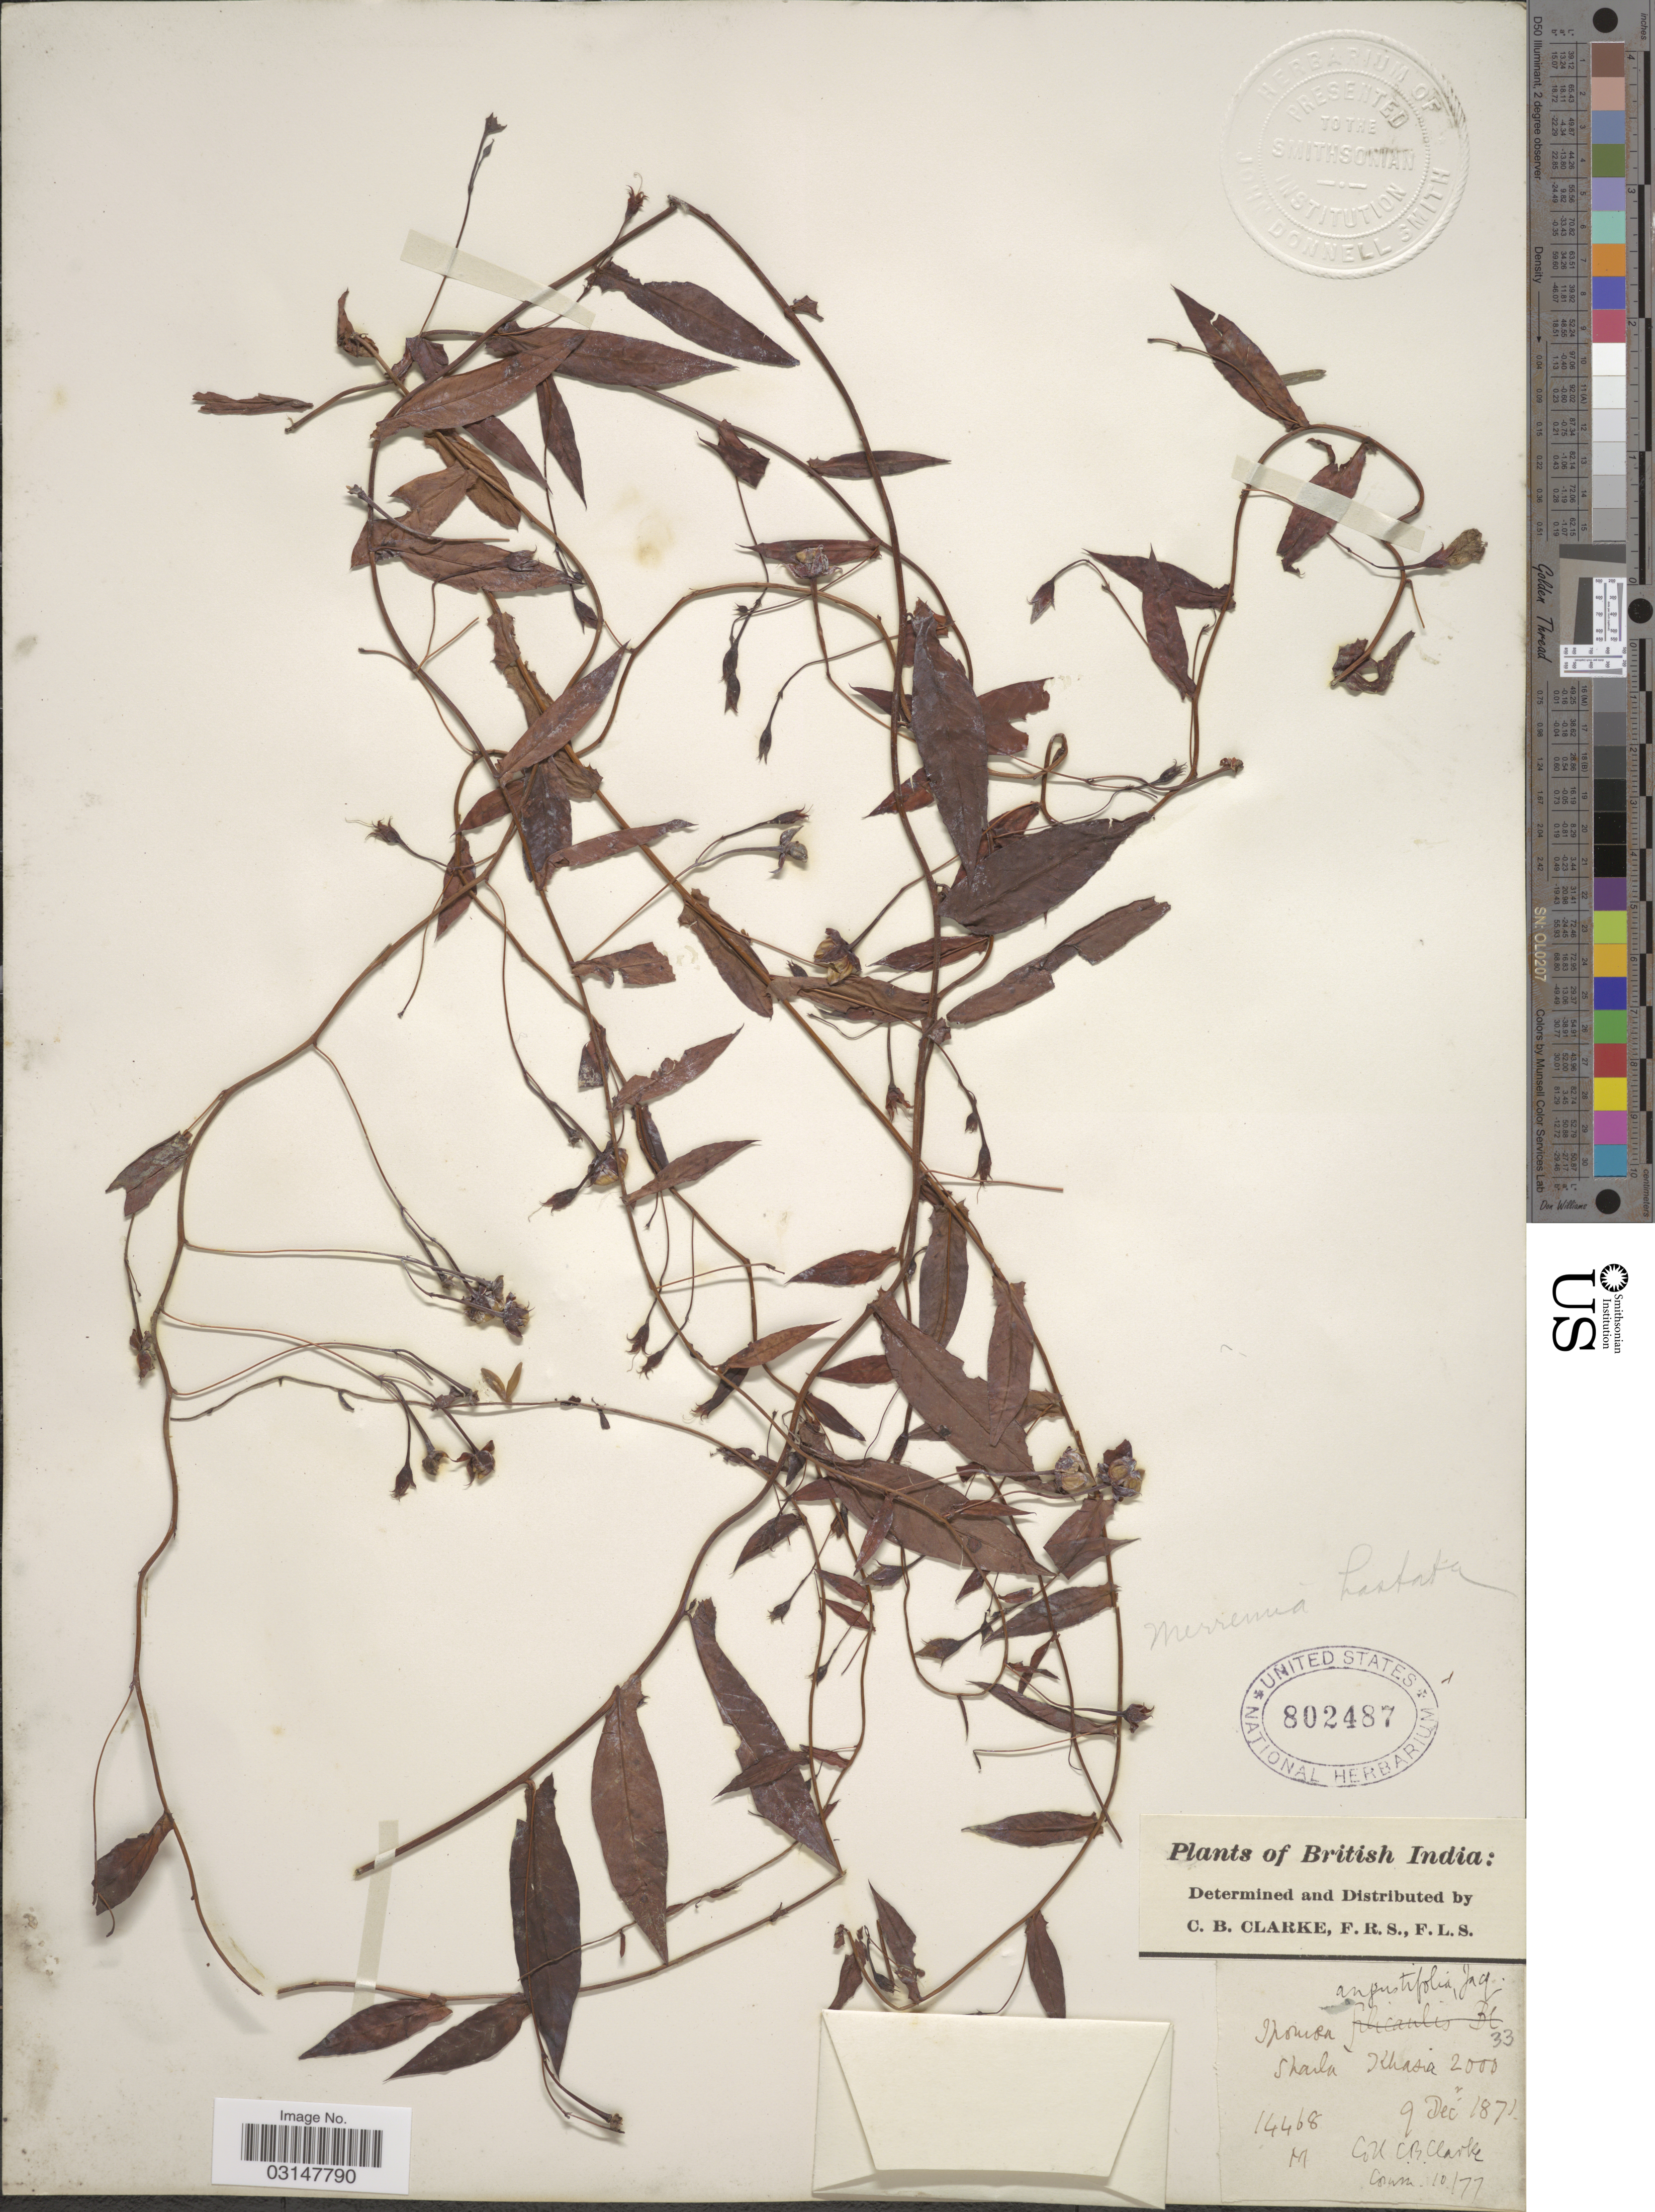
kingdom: Plantae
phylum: Tracheophyta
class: Magnoliopsida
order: Solanales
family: Convolvulaceae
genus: Xenostegia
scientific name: Xenostegia tridentata subsp. hastata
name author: (Ooststr.) Parmar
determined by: Strong, Mark T., (BOT), Smithsonian Institution - National Museum of Natural History (UNITED STATES)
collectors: C. B. Clarke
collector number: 14468M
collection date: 1871-12-09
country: India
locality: British India. Sharla, Khasia.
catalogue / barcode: US 802487